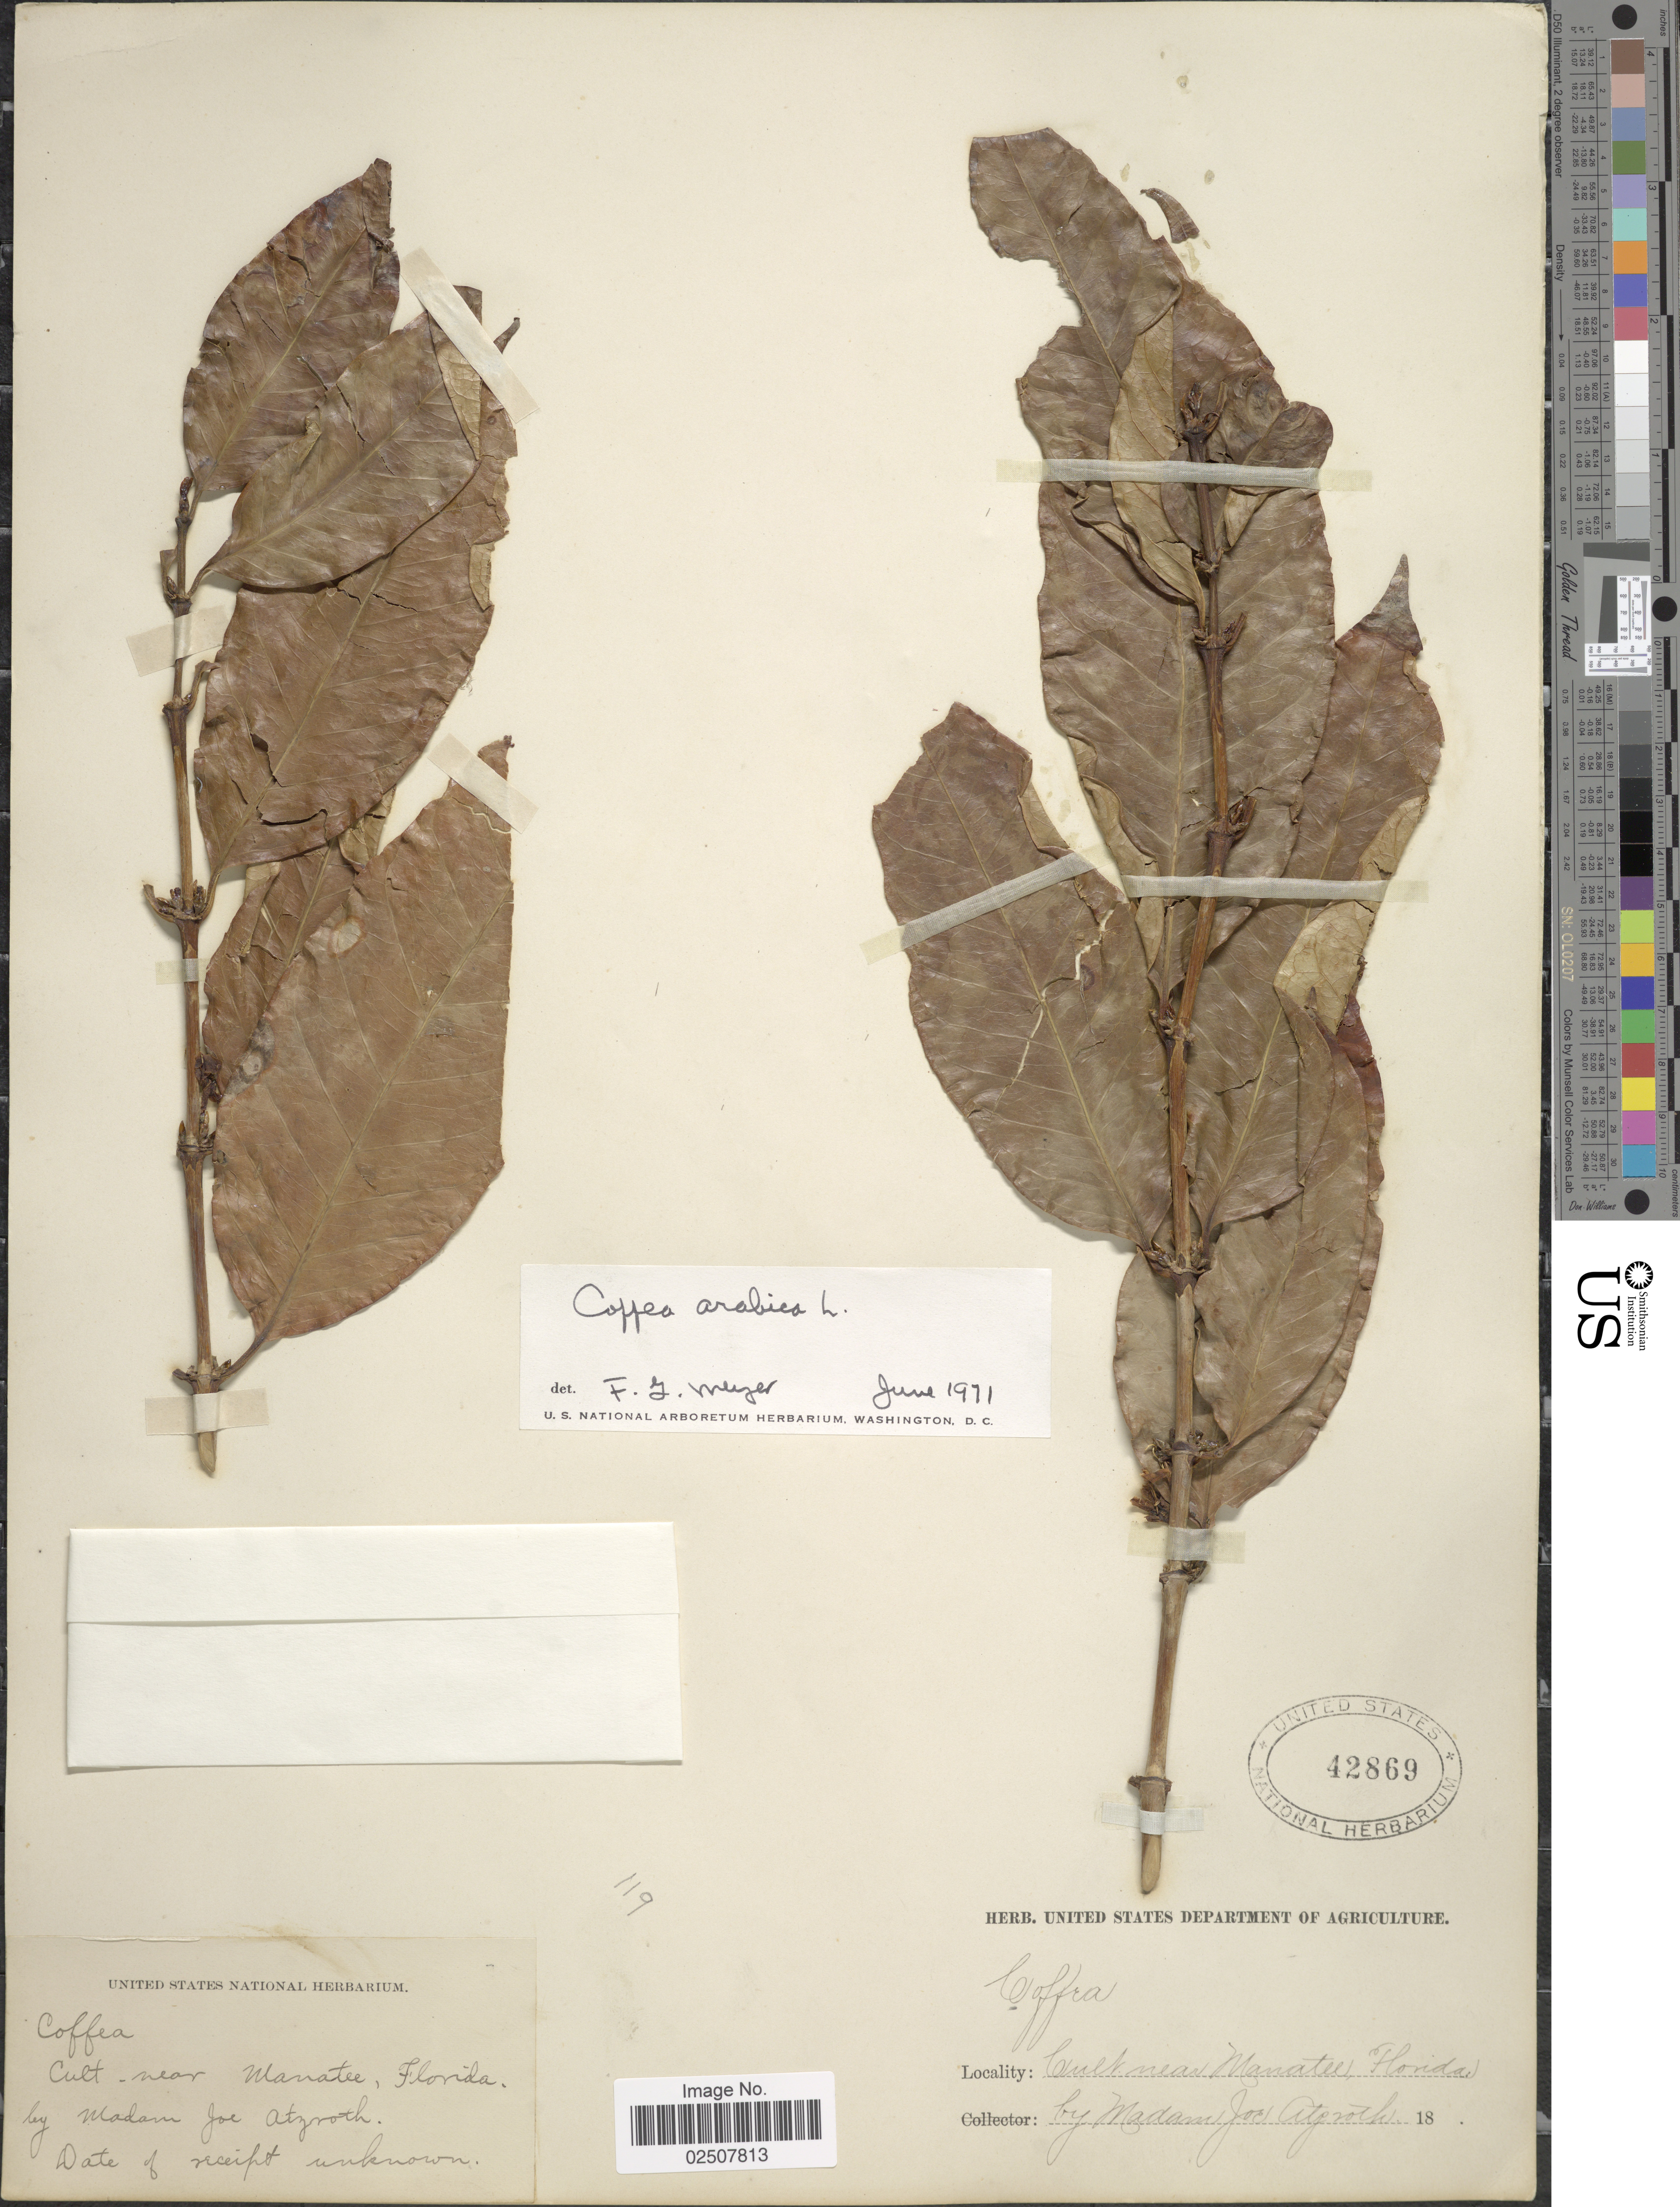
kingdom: Plantae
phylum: Tracheophyta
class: Magnoliopsida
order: Gentianales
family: Rubiaceae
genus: Coffea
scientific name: Coffea sp.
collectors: M. Atzroth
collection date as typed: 18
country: United States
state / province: Florida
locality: Near Manatee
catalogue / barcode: US 42869